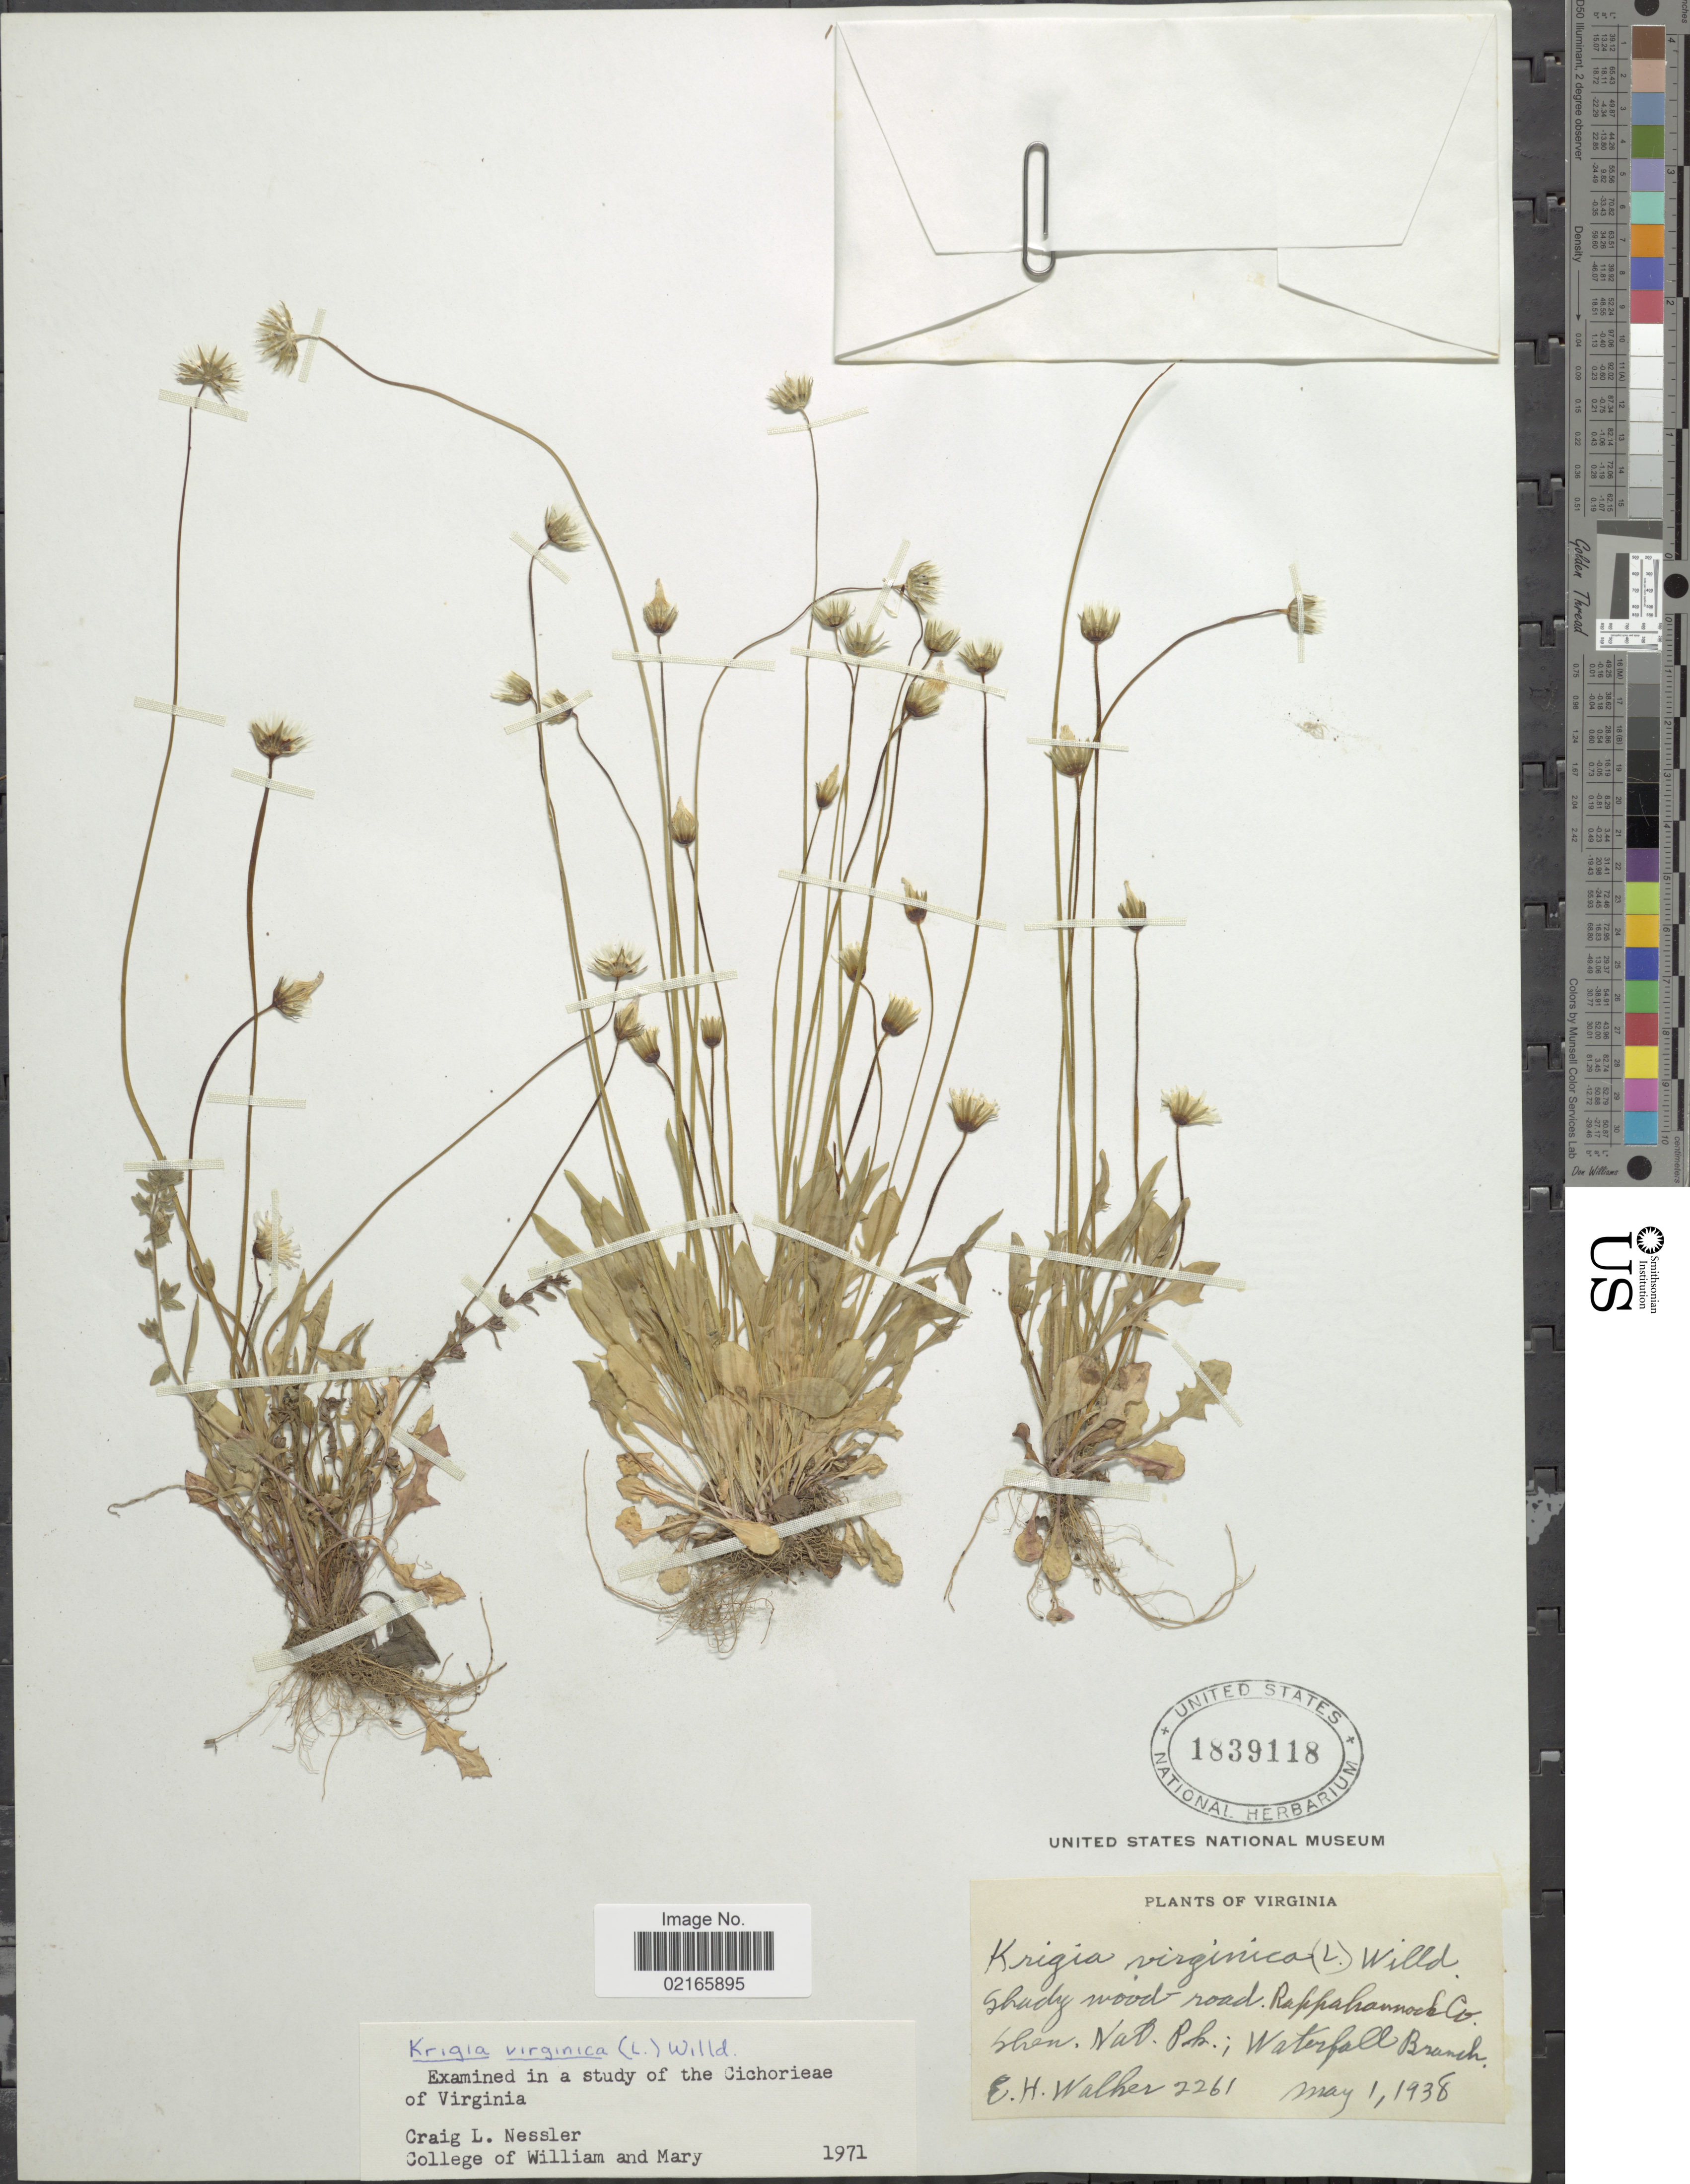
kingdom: Plantae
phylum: Tracheophyta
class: Magnoliopsida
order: Asterales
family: Asteraceae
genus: Krigia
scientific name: Krigia virginica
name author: (L.) Willd.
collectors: E. H. Walker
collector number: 2261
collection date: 1938-05-01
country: United States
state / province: Virginia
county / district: Rappahannock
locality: Shady wood road, Shenandoah Nat'l. Park; Waterfall Branch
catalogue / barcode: US 1839118